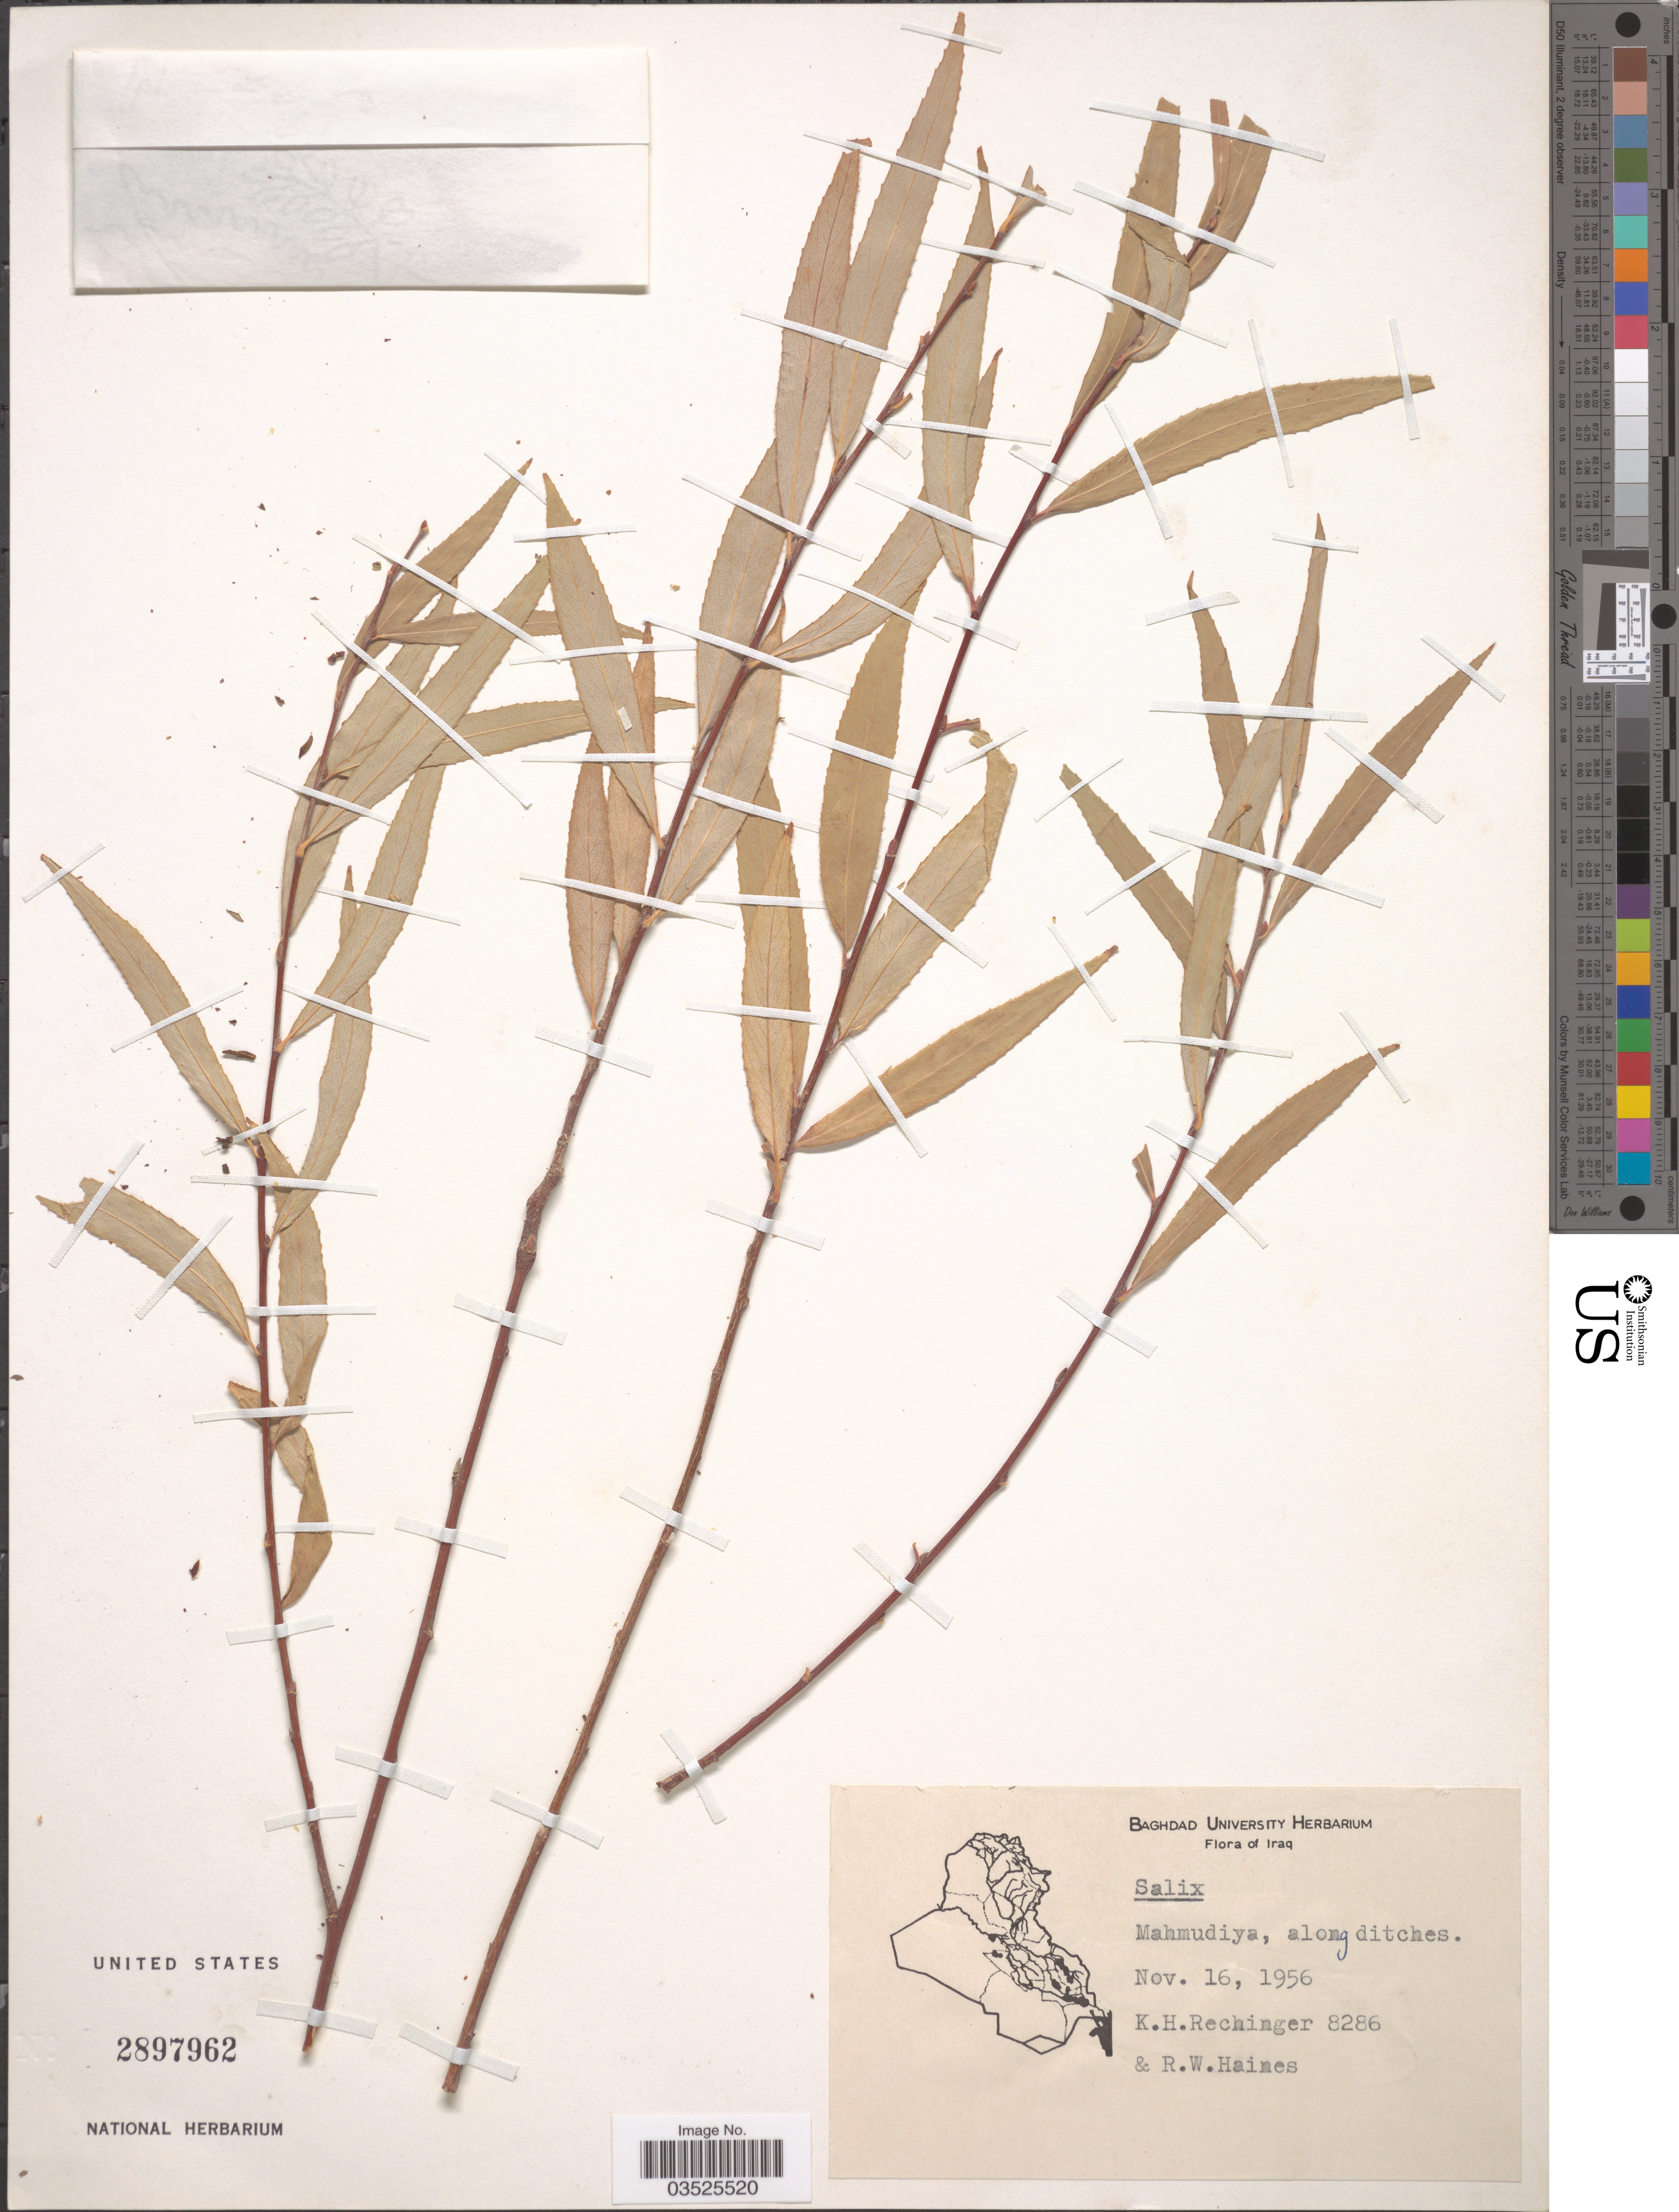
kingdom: Plantae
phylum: Tracheophyta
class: Magnoliopsida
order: Malpighiales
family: Salicaceae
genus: Salix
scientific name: Salix cordata x S. sericea Marshall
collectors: K. H. Rechinger & R. W. Haines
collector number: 8286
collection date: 1956-11-16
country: Iraq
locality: Mahmudiya, along ditches.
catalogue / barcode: US 2897962